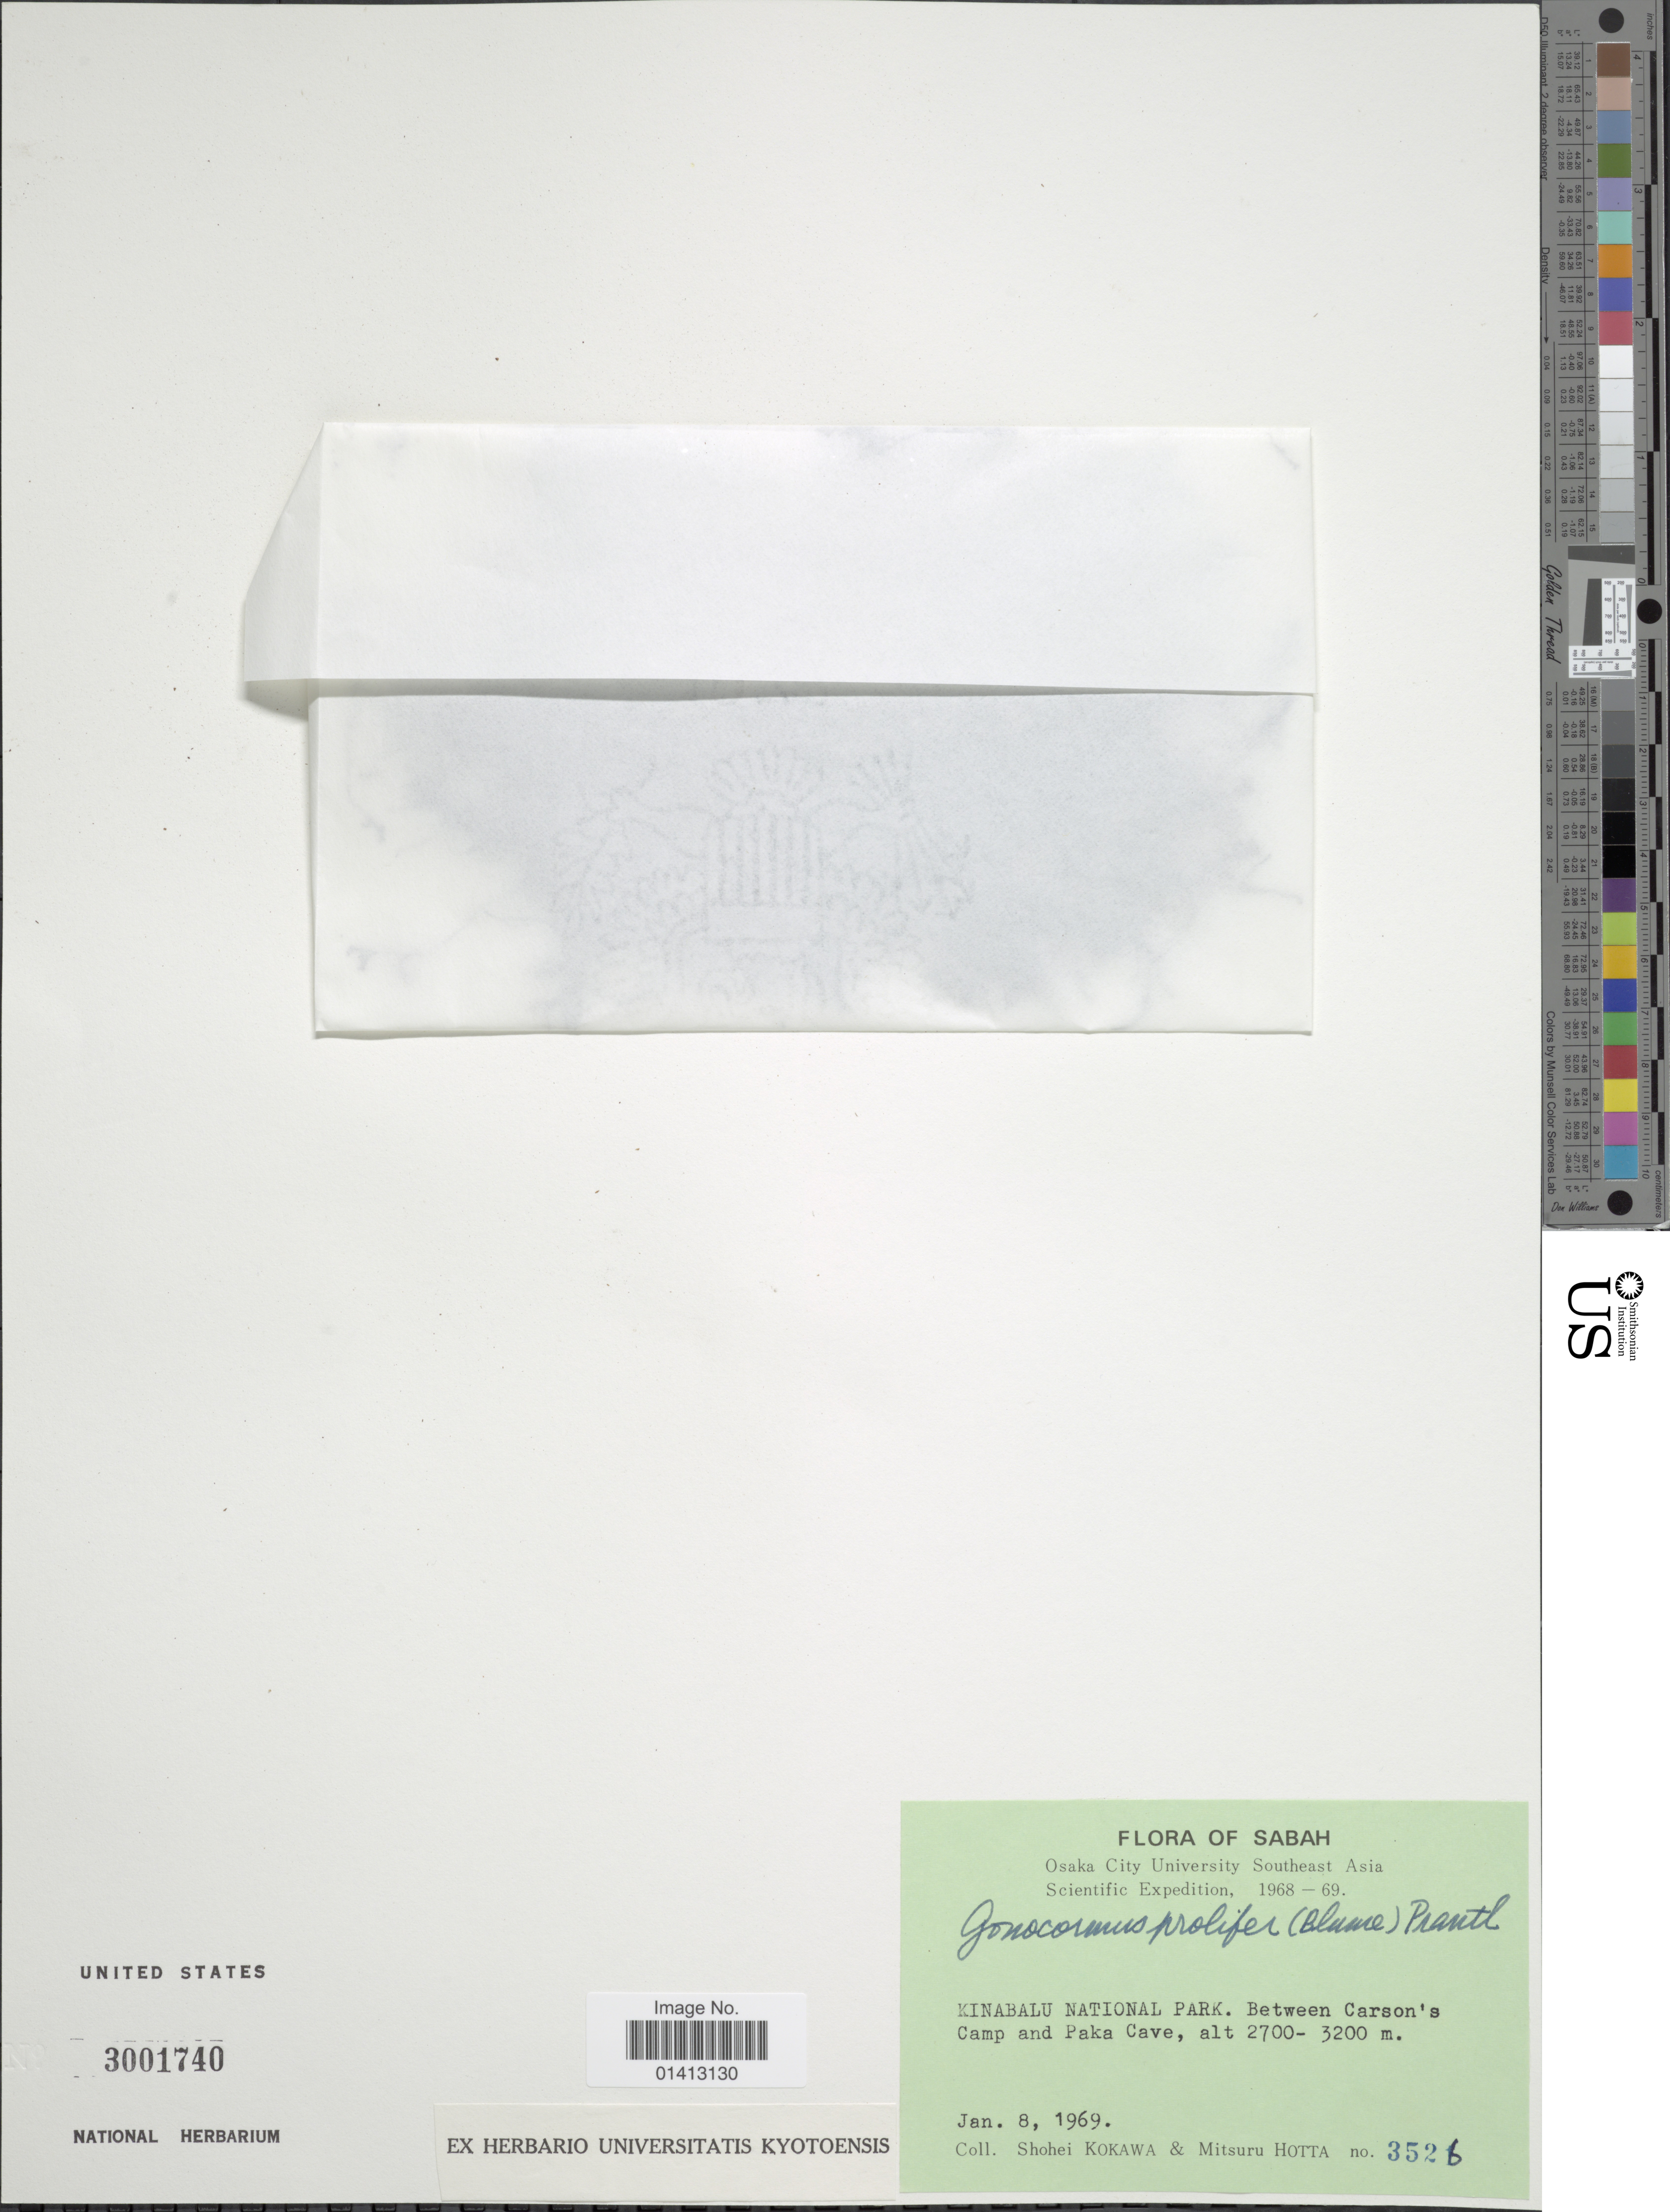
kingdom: Plantae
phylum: Tracheophyta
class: Polypodiopsida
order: Hymenophyllales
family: Hymenophyllaceae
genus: Crepidomanes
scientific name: Crepidomanes proliferum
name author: (Blume) Bostock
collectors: S. Kokawa & M. Hotta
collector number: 3526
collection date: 1969-01-08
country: Malaysia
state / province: Sabah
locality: Kinabalu National Park. Between Carson's Camp and Paka Cave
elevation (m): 2700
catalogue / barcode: US 3001740